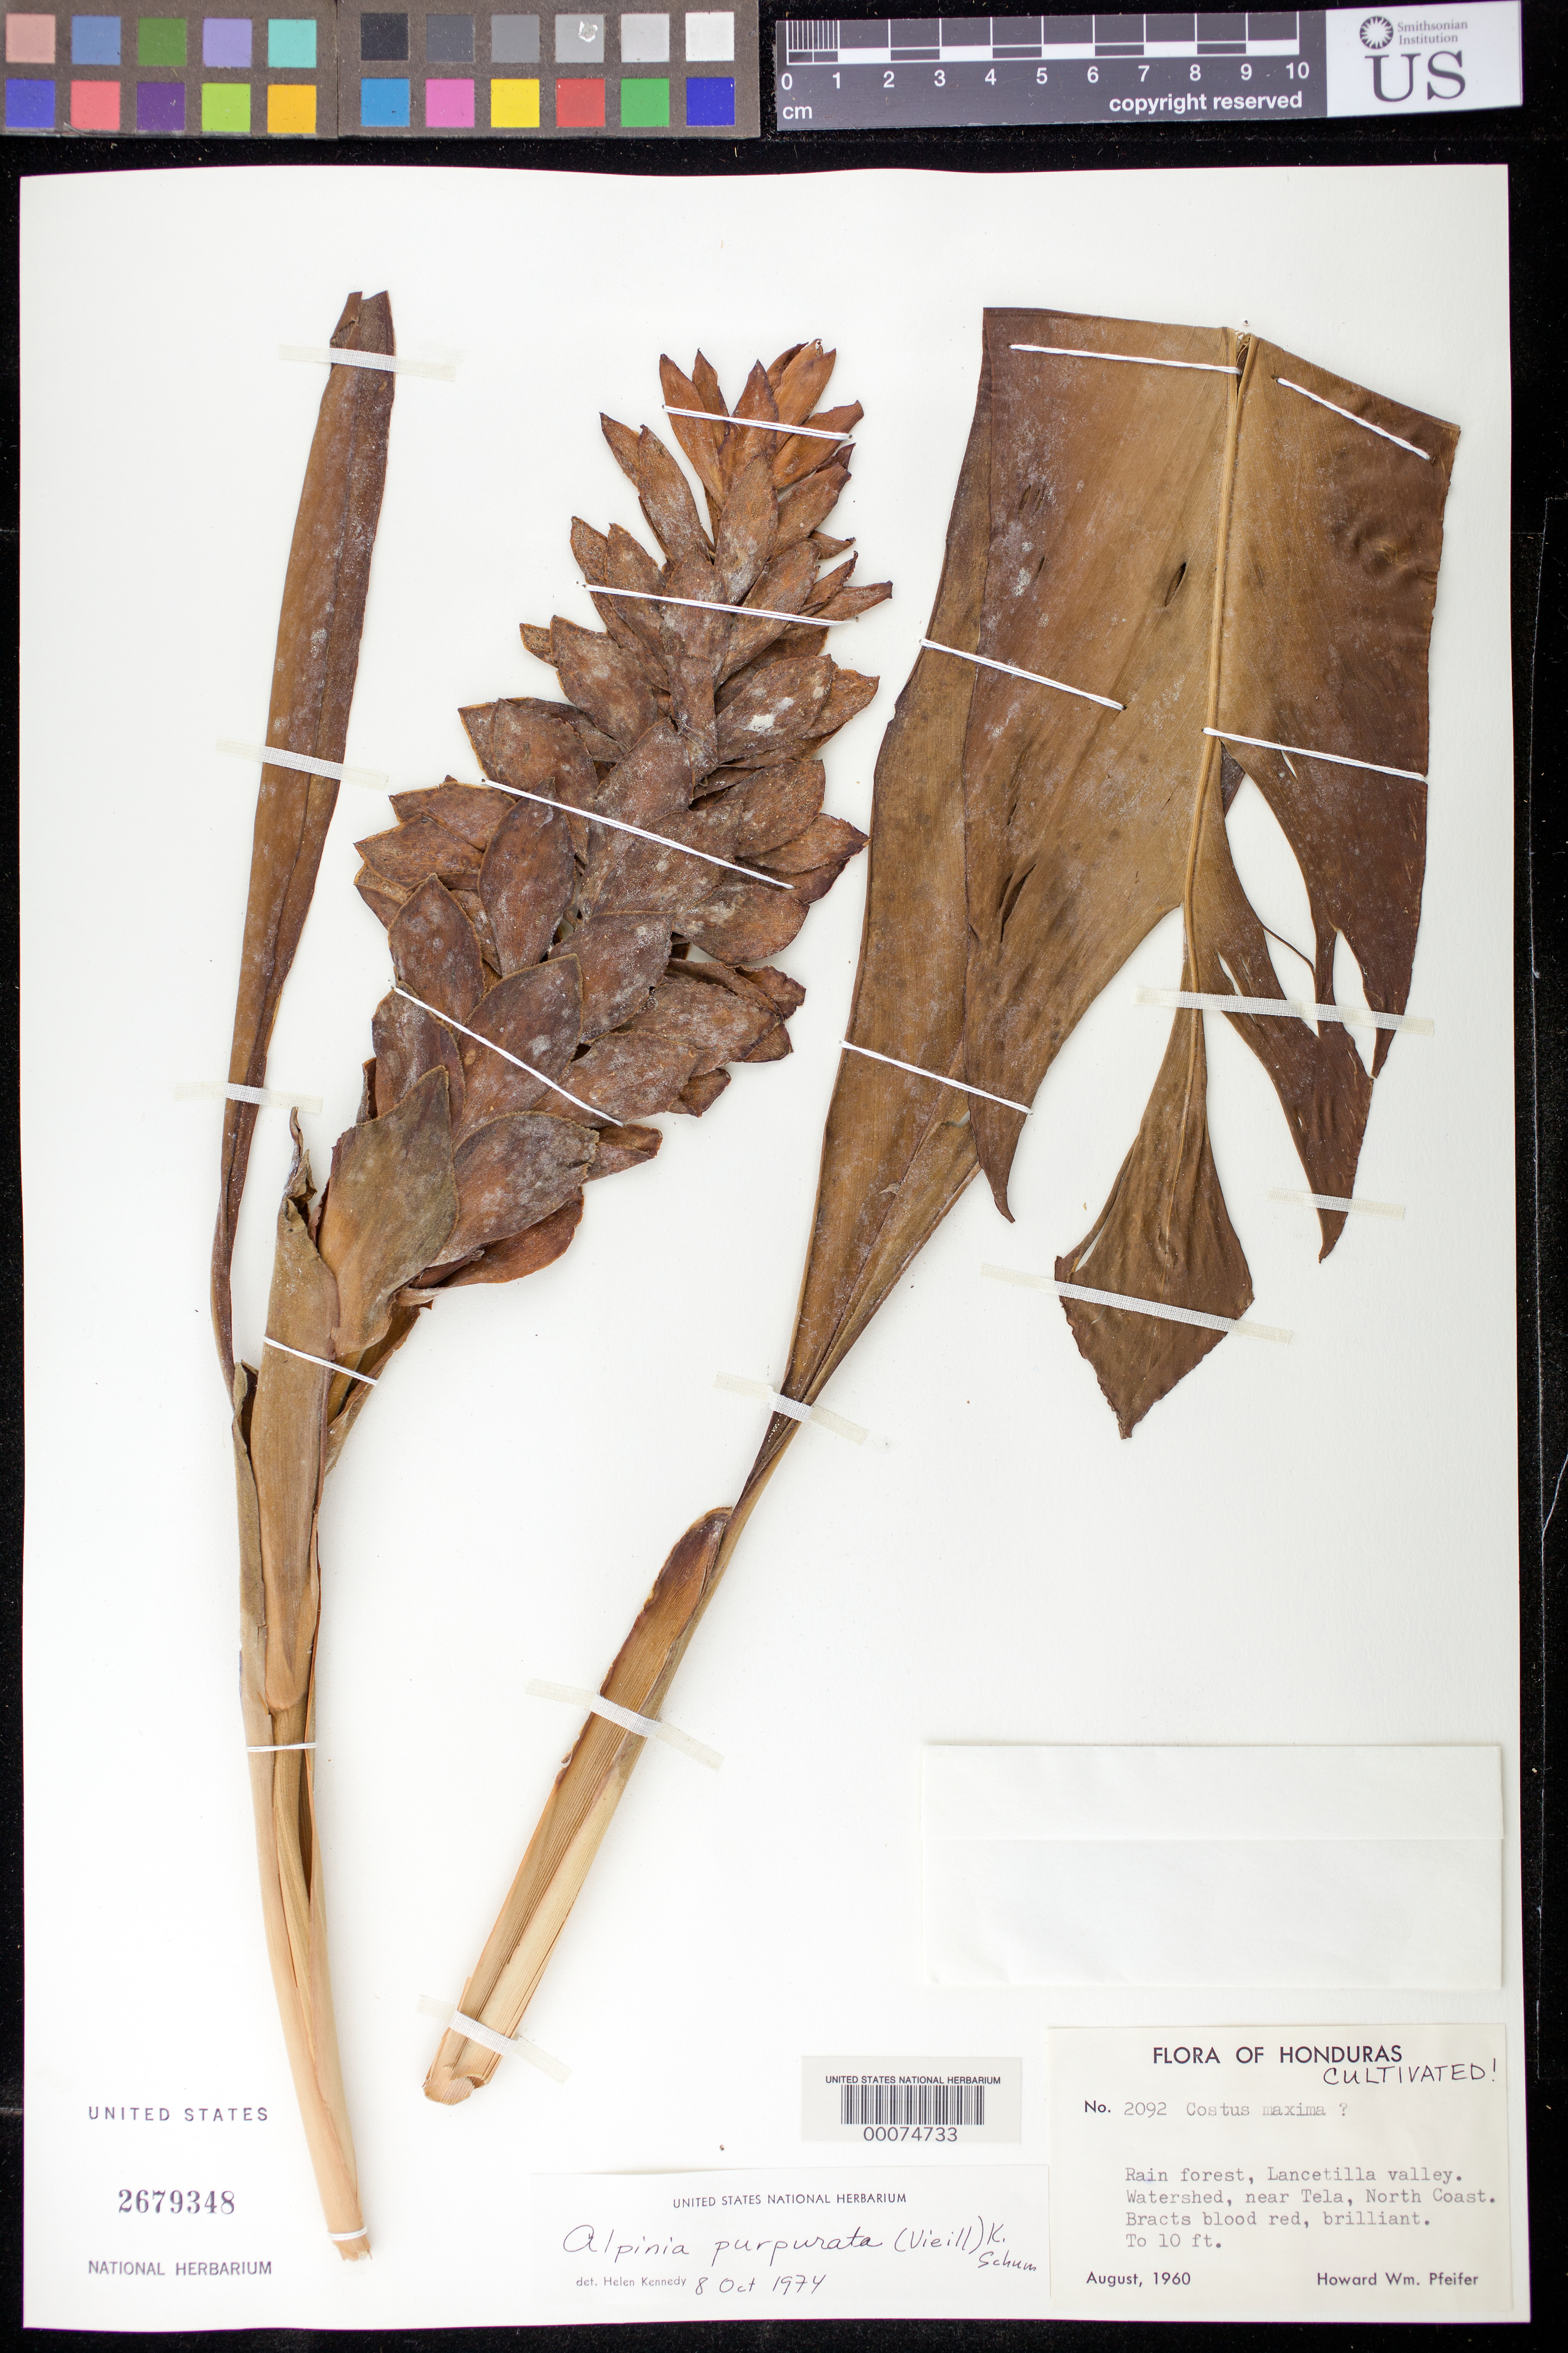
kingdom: Plantae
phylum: Tracheophyta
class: Liliopsida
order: Zingiberales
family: Zingiberaceae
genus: Alpinia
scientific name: Alpinia purpurata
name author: (Veill.) K. Schum.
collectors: H. W. Pfeifer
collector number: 2092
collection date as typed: Aug 1960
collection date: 1960-08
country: Honduras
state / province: Atlántida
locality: Lancetilla Valley, watershed, near Tela, north coast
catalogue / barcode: US 2679348